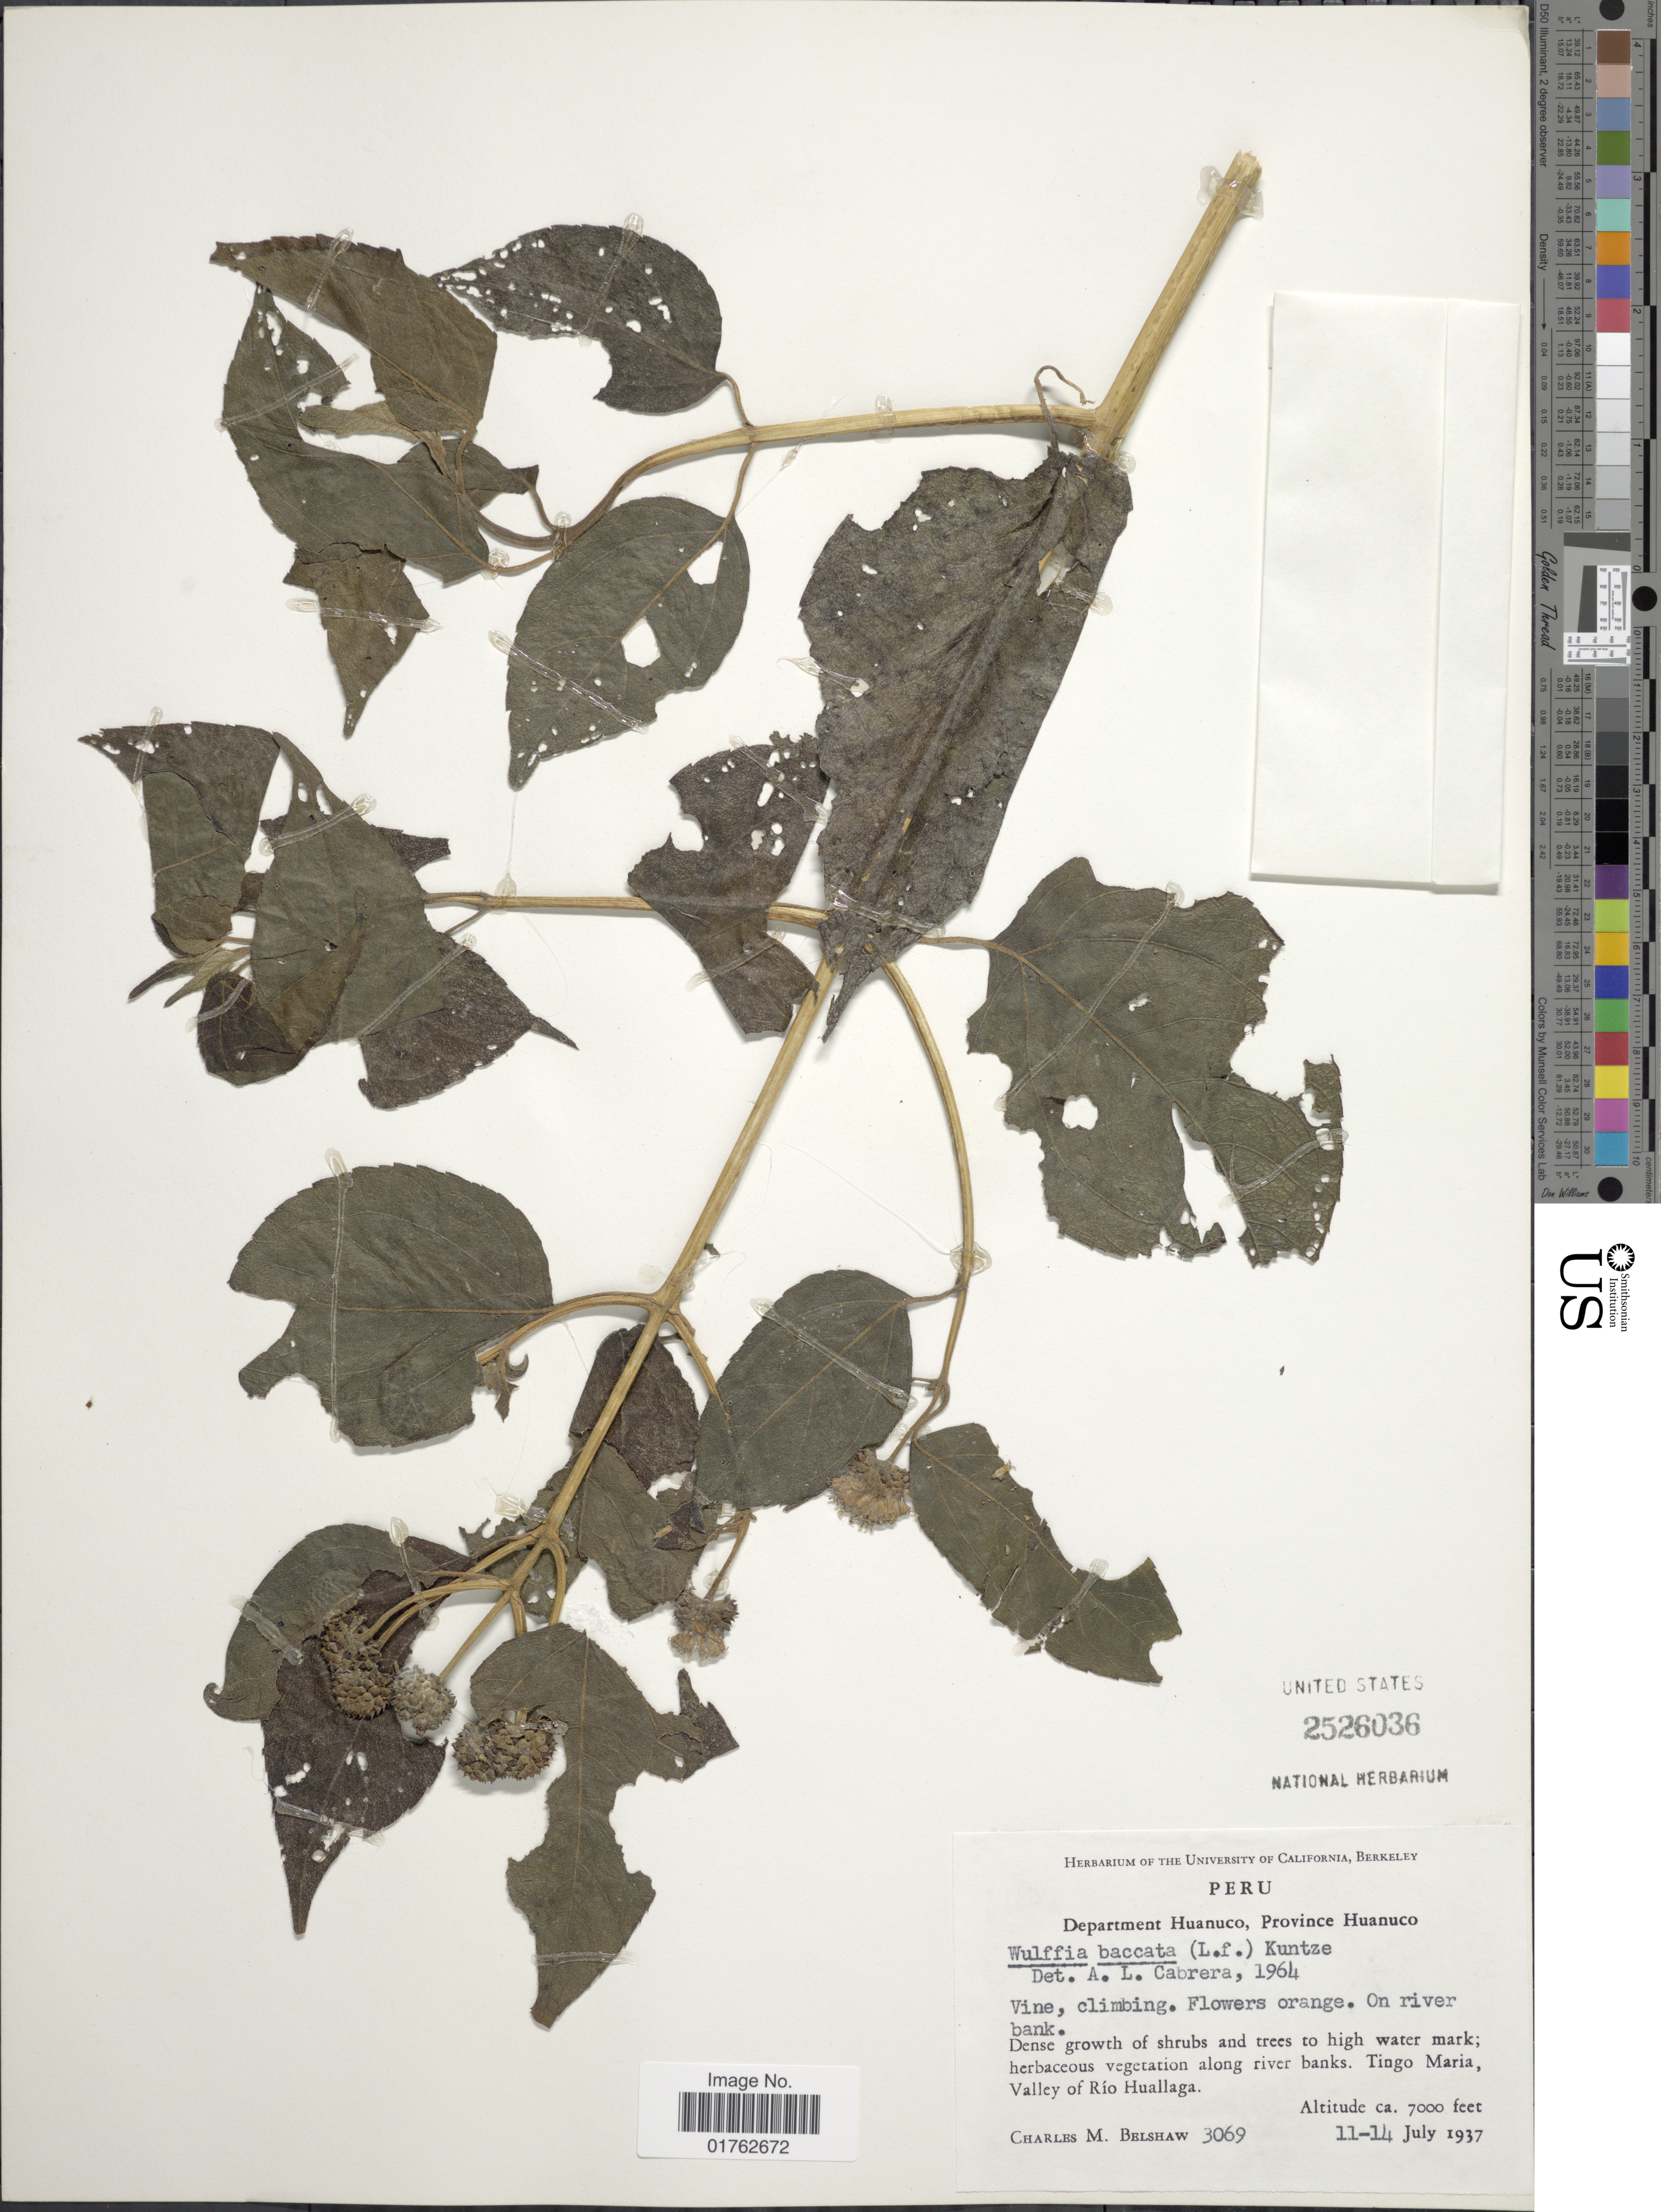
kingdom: Plantae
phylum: Tracheophyta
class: Magnoliopsida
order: Asterales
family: Asteraceae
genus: Wulffia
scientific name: Wulffia baccata var. baccata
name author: (L.) Kuntze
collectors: C. Shaw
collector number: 3069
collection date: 1937-07-11/1937-07-14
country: Peru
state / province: Huánuco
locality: Department Huanuco, On river bank, Dense growth of shrubs and trees to high water mark; herbaceous vegetation along river banks, Tingo Maria Valley of Rio Huallaga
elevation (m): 2134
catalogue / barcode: US 2526036